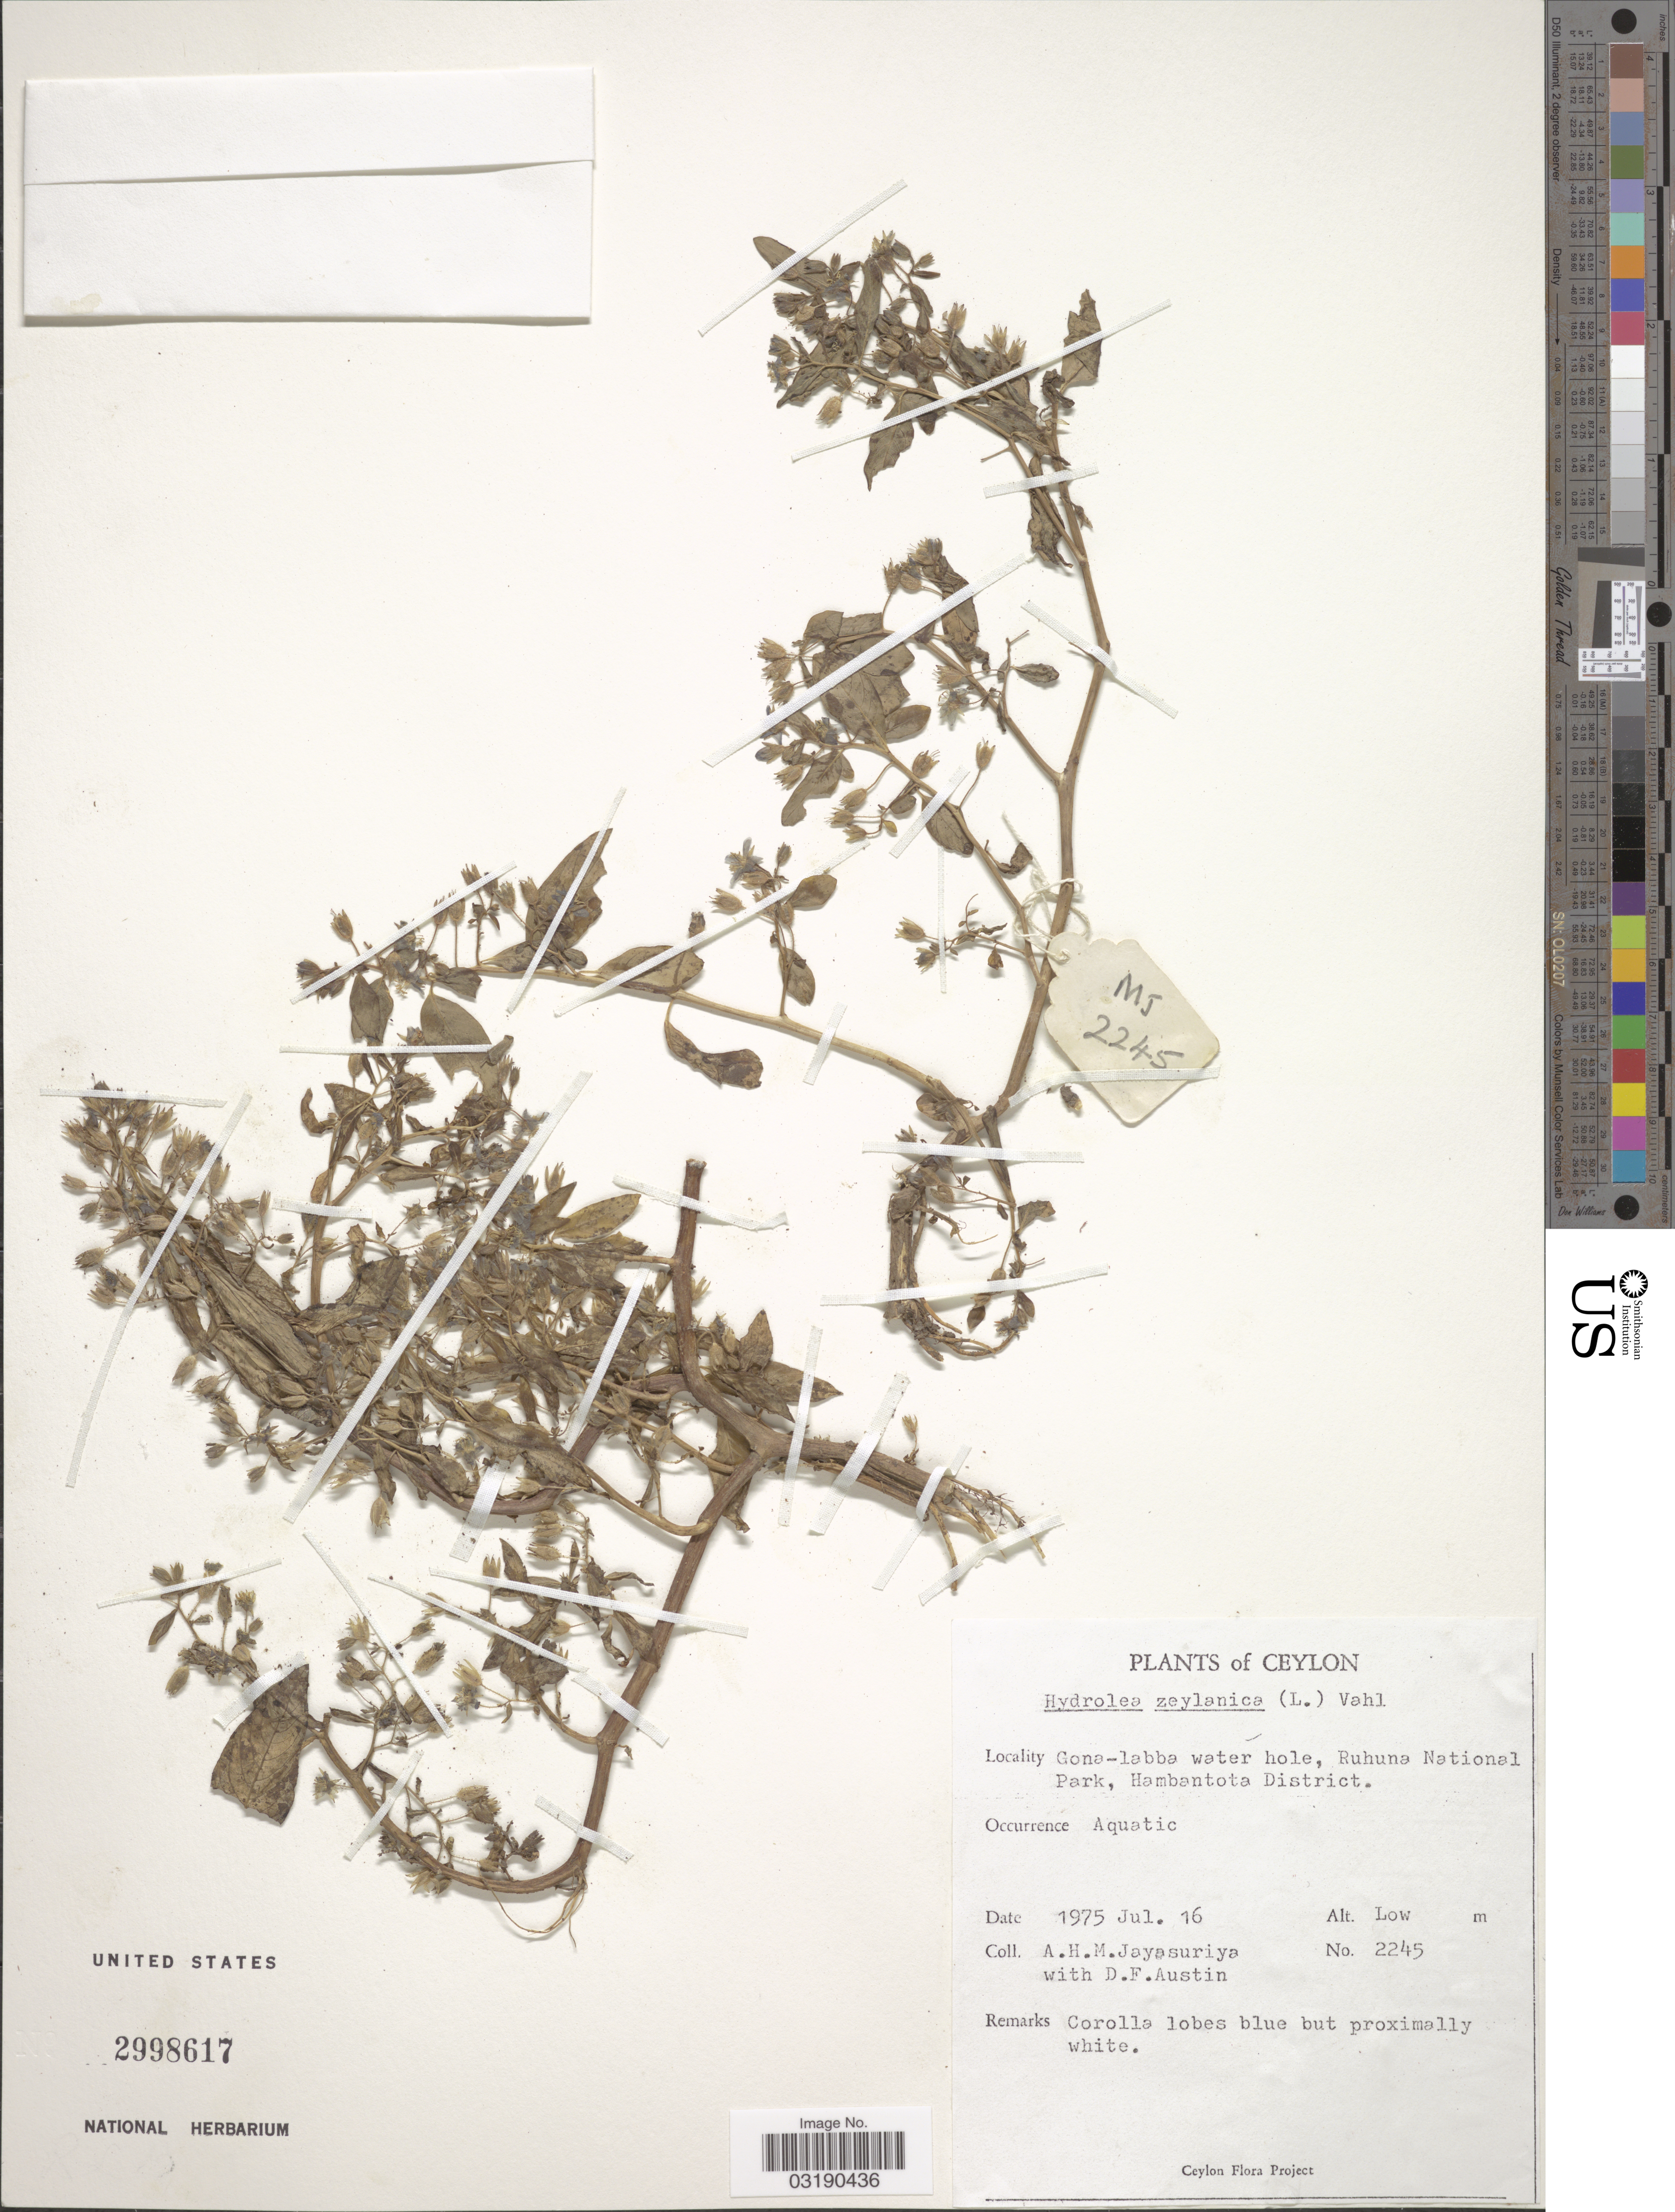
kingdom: Plantae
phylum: Tracheophyta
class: Magnoliopsida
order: Solanales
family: Hydroleaceae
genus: Hydrolea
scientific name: Hydrolea zeylanica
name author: (L.) Vahl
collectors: A. H. Jayasuriya & D. Austin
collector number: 2245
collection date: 1975-07-16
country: Sri Lanka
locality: Ceylon. Gona-labba water hole, Ruhuna National Park, Hambantota District. Aquatic.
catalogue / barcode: US 2998617